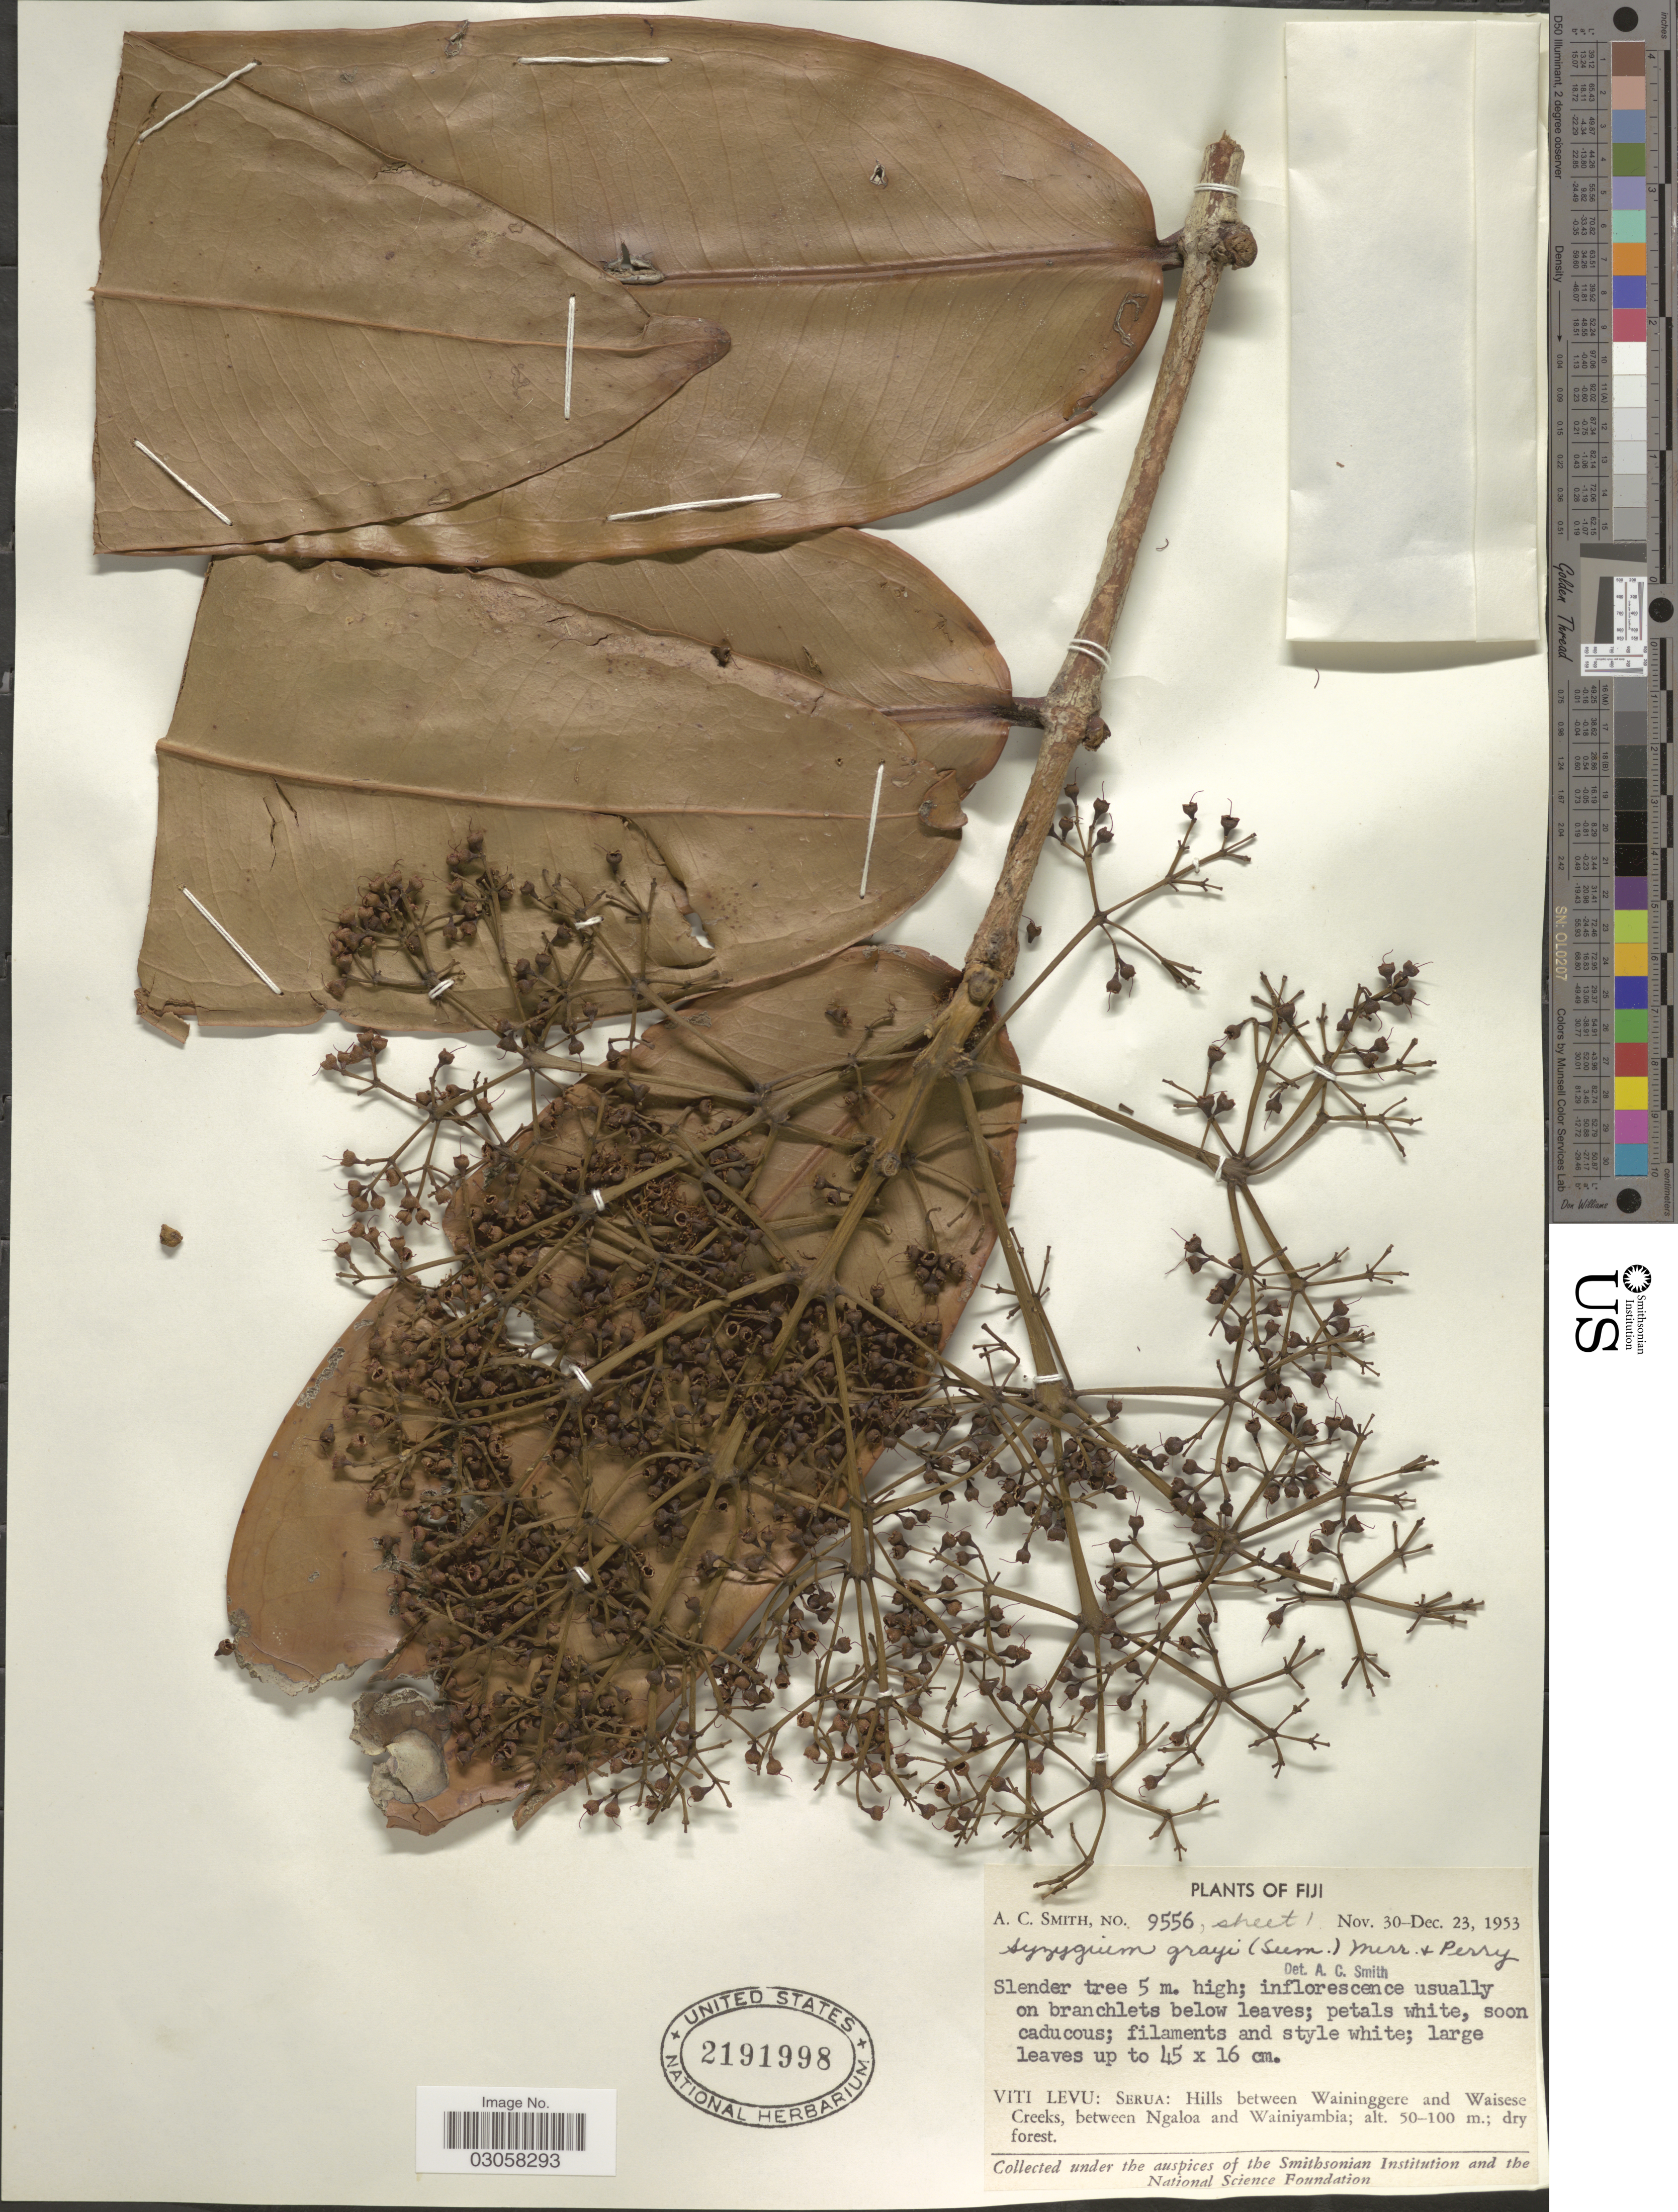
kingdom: Plantae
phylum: Tracheophyta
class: Magnoliopsida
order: Myrtales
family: Myrtaceae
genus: Syzygium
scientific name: Syzygium grayi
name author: (Seem.) Merr. & L.M. Perry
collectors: A. C. Smith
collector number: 9556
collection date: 1953-11-30/1953-12-23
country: Fiji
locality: Viti Levu: Serua: Hills between Waininggere and Waisese Creeks, between Ngaloa and Wainiyambia.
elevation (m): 50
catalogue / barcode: US 2191998